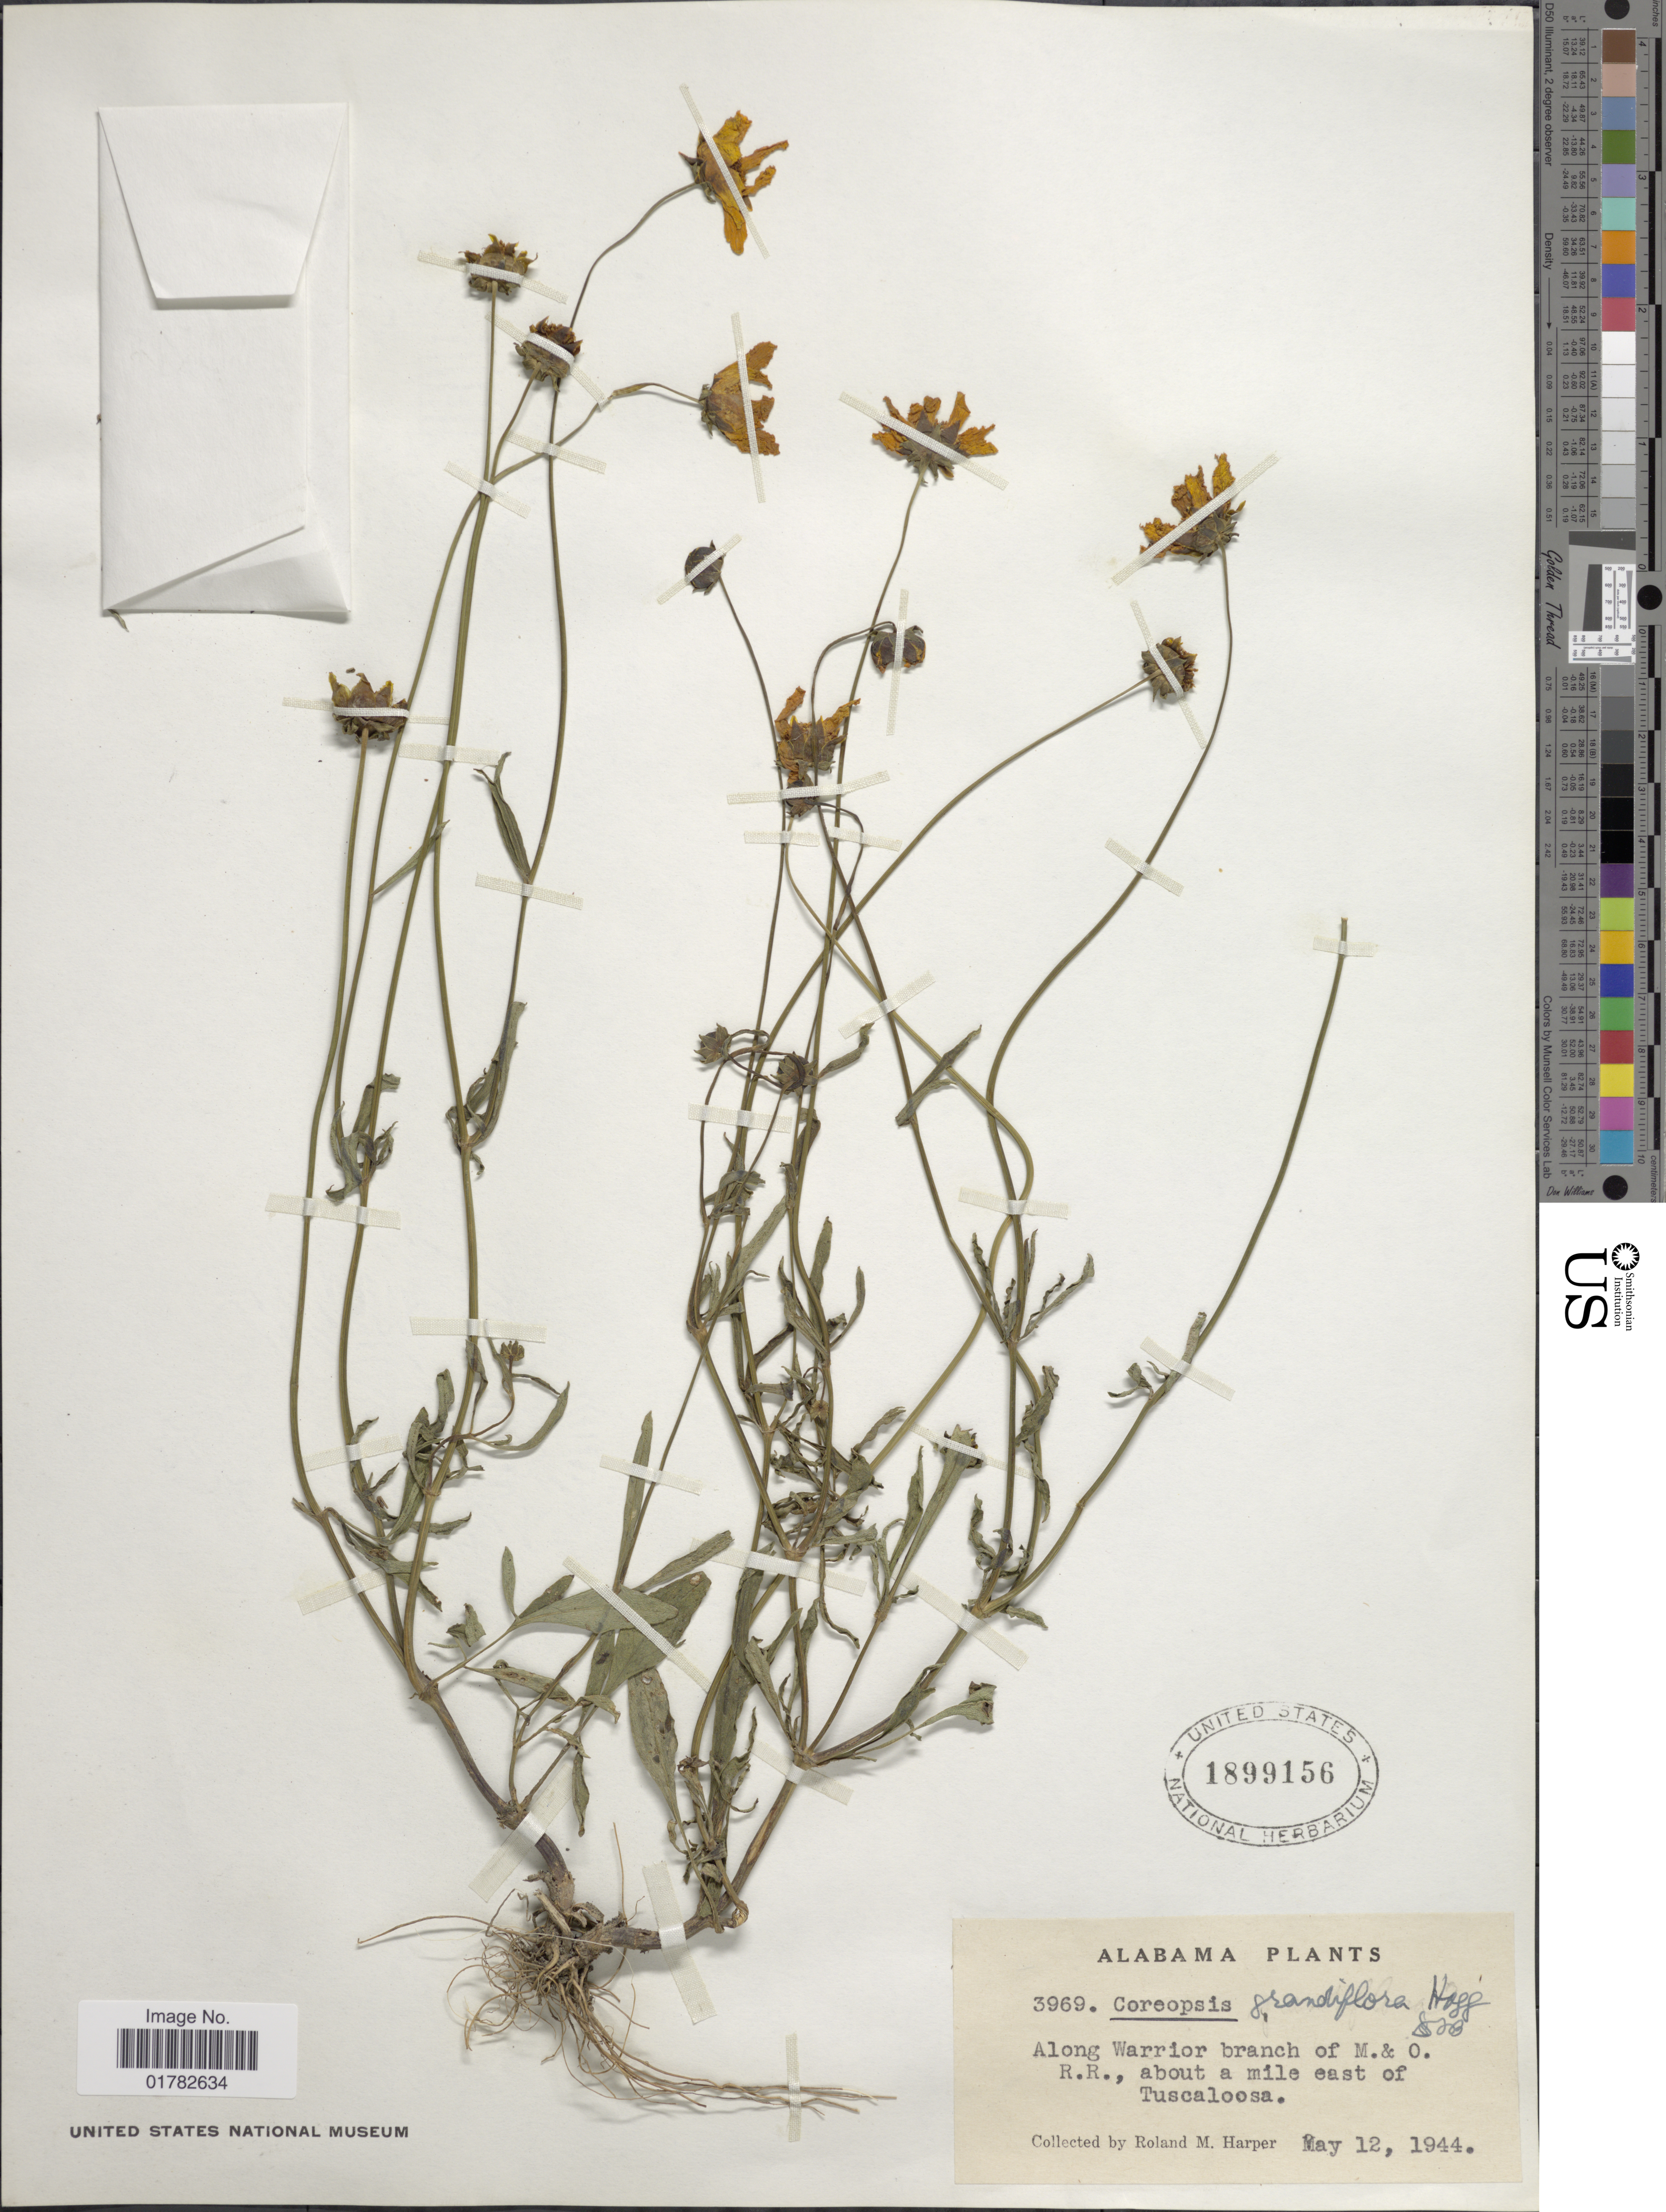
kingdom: Plantae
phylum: Tracheophyta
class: Magnoliopsida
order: Asterales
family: Asteraceae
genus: Coreopsis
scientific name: Coreopsis grandiflora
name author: Nutt.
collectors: R. M. Harper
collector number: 3969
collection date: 1944-05-12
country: United States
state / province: Alabama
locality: Along warrior branch of M.&O. R. R., about a mile east of Tuscaloosa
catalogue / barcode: US 1899156